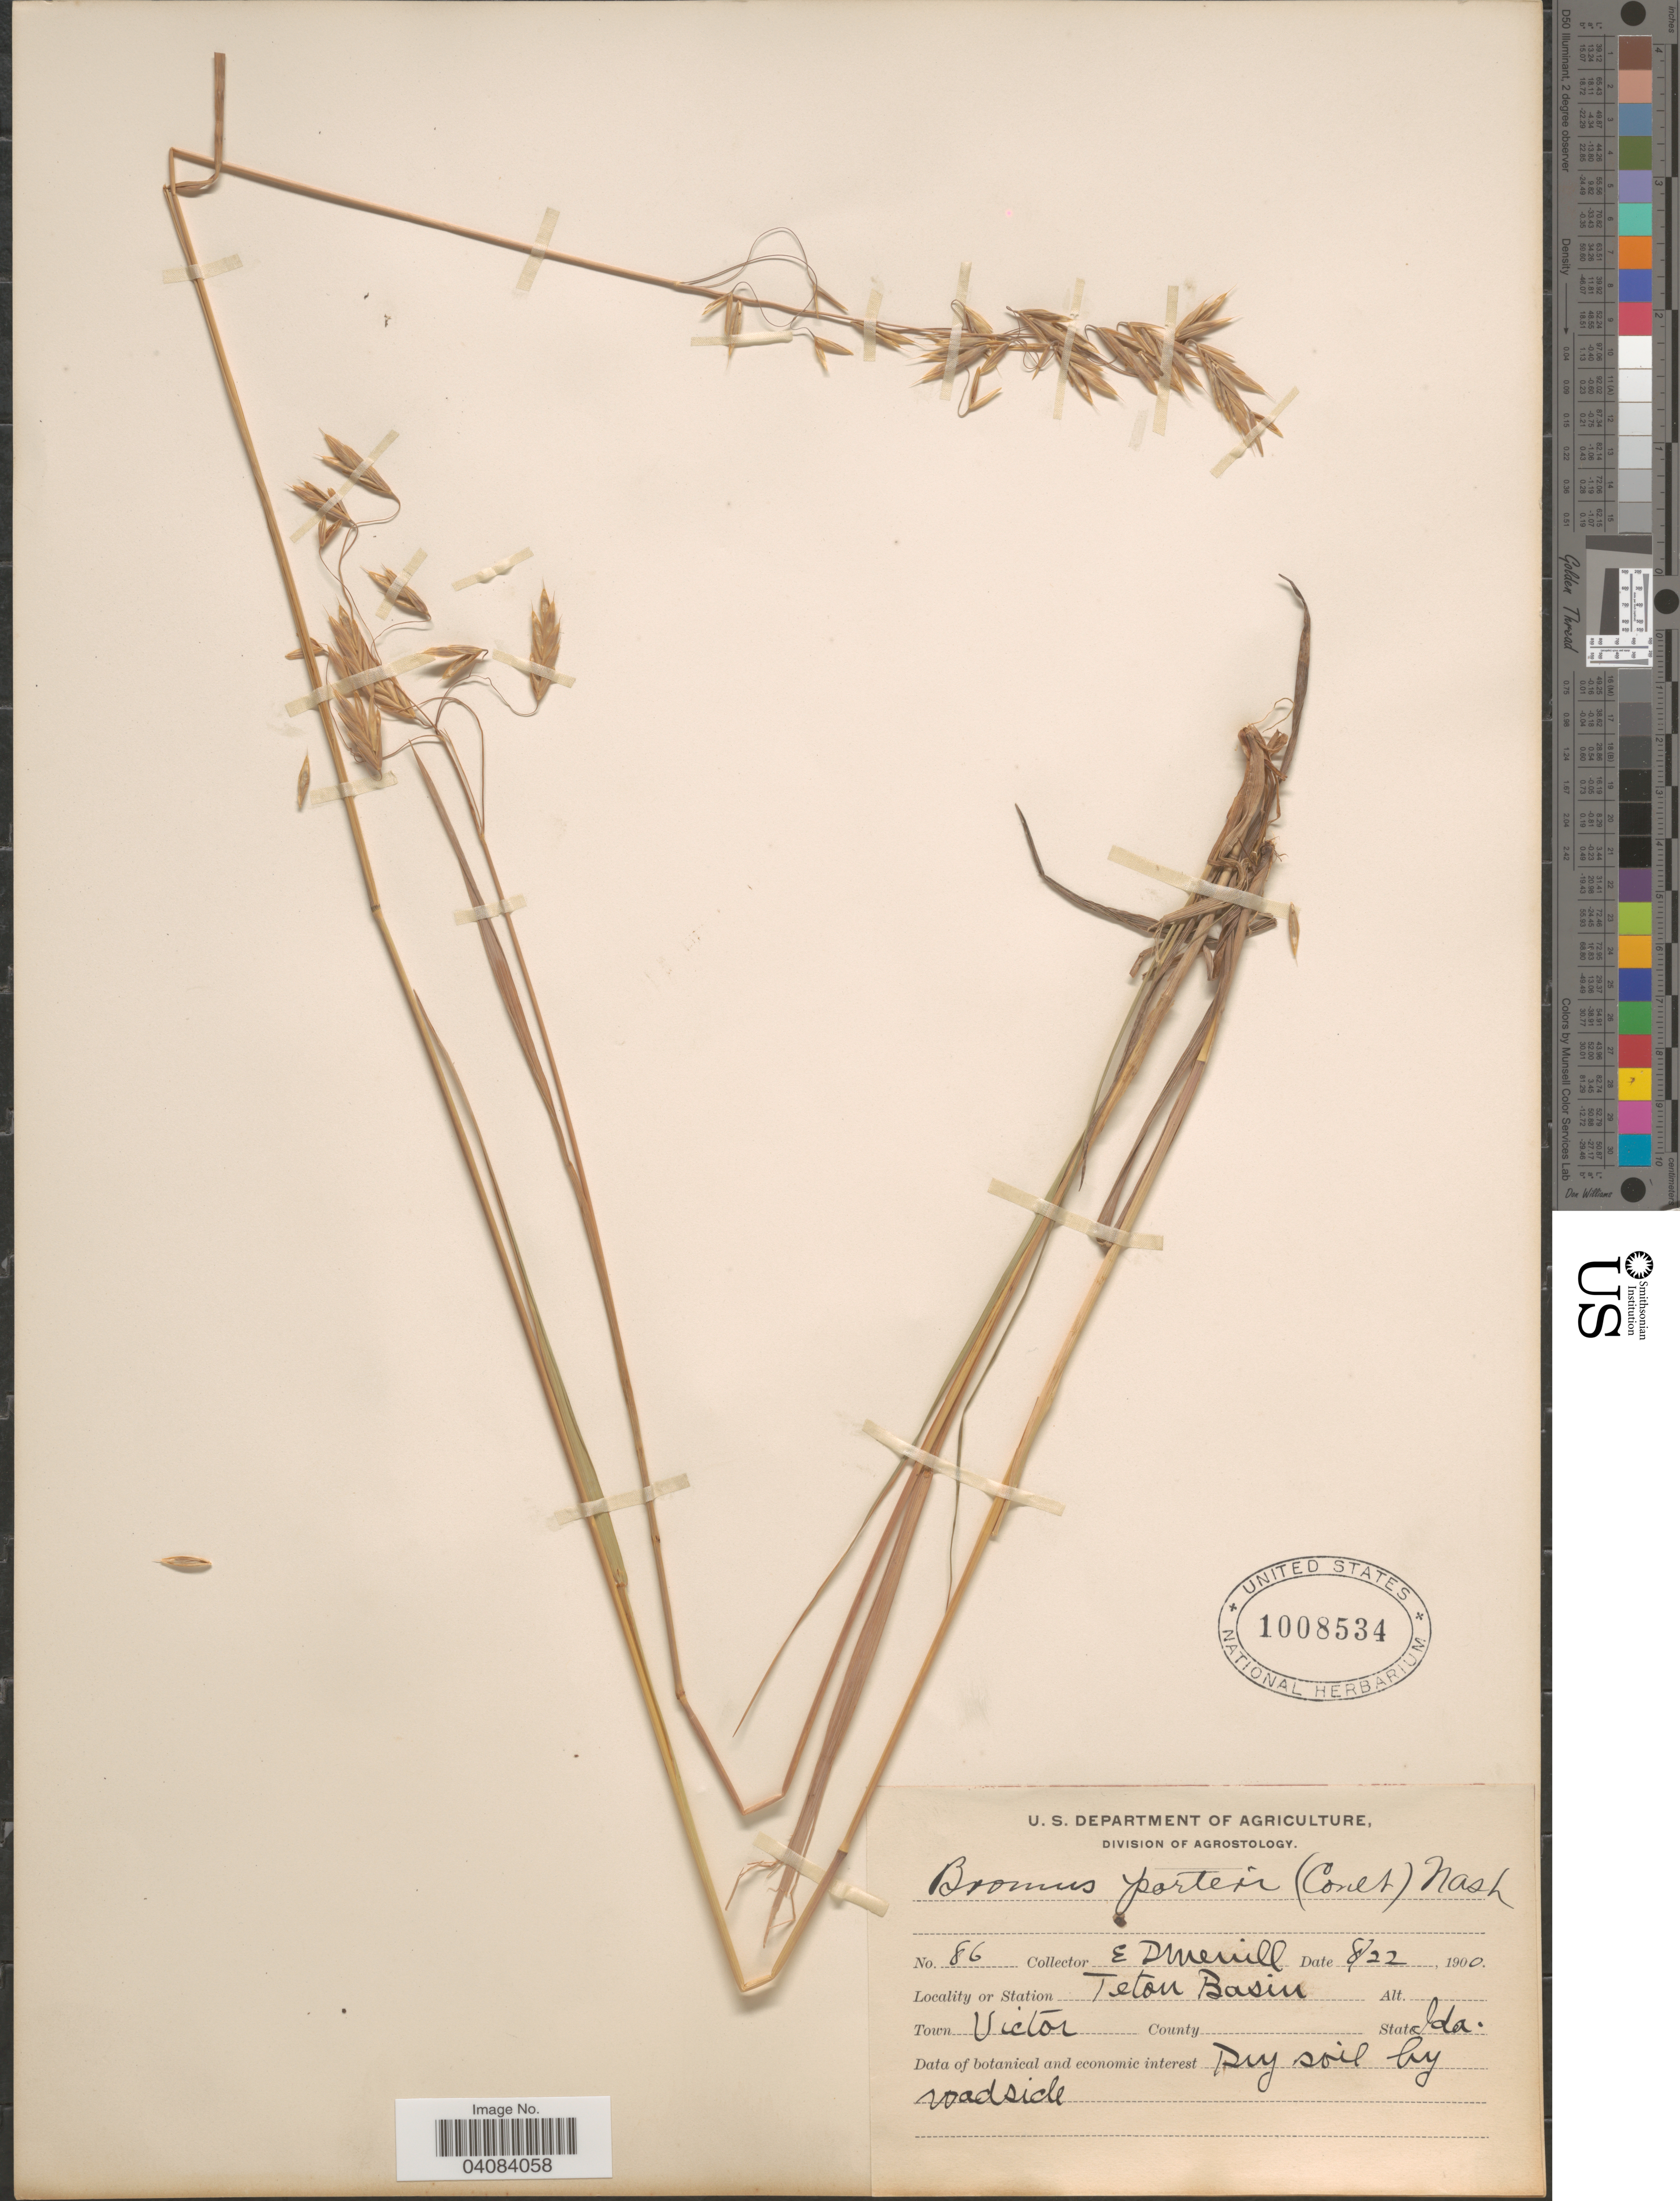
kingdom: Plantae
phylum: Tracheophyta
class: Liliopsida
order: Poales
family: Poaceae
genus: Bromus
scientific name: Bromus porteri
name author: (J.M. Coult.) Nash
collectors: E. D. Merrill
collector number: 86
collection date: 1900-08-22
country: United States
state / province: Idaho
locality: Teton Basin. Town Victor.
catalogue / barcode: US 1008534